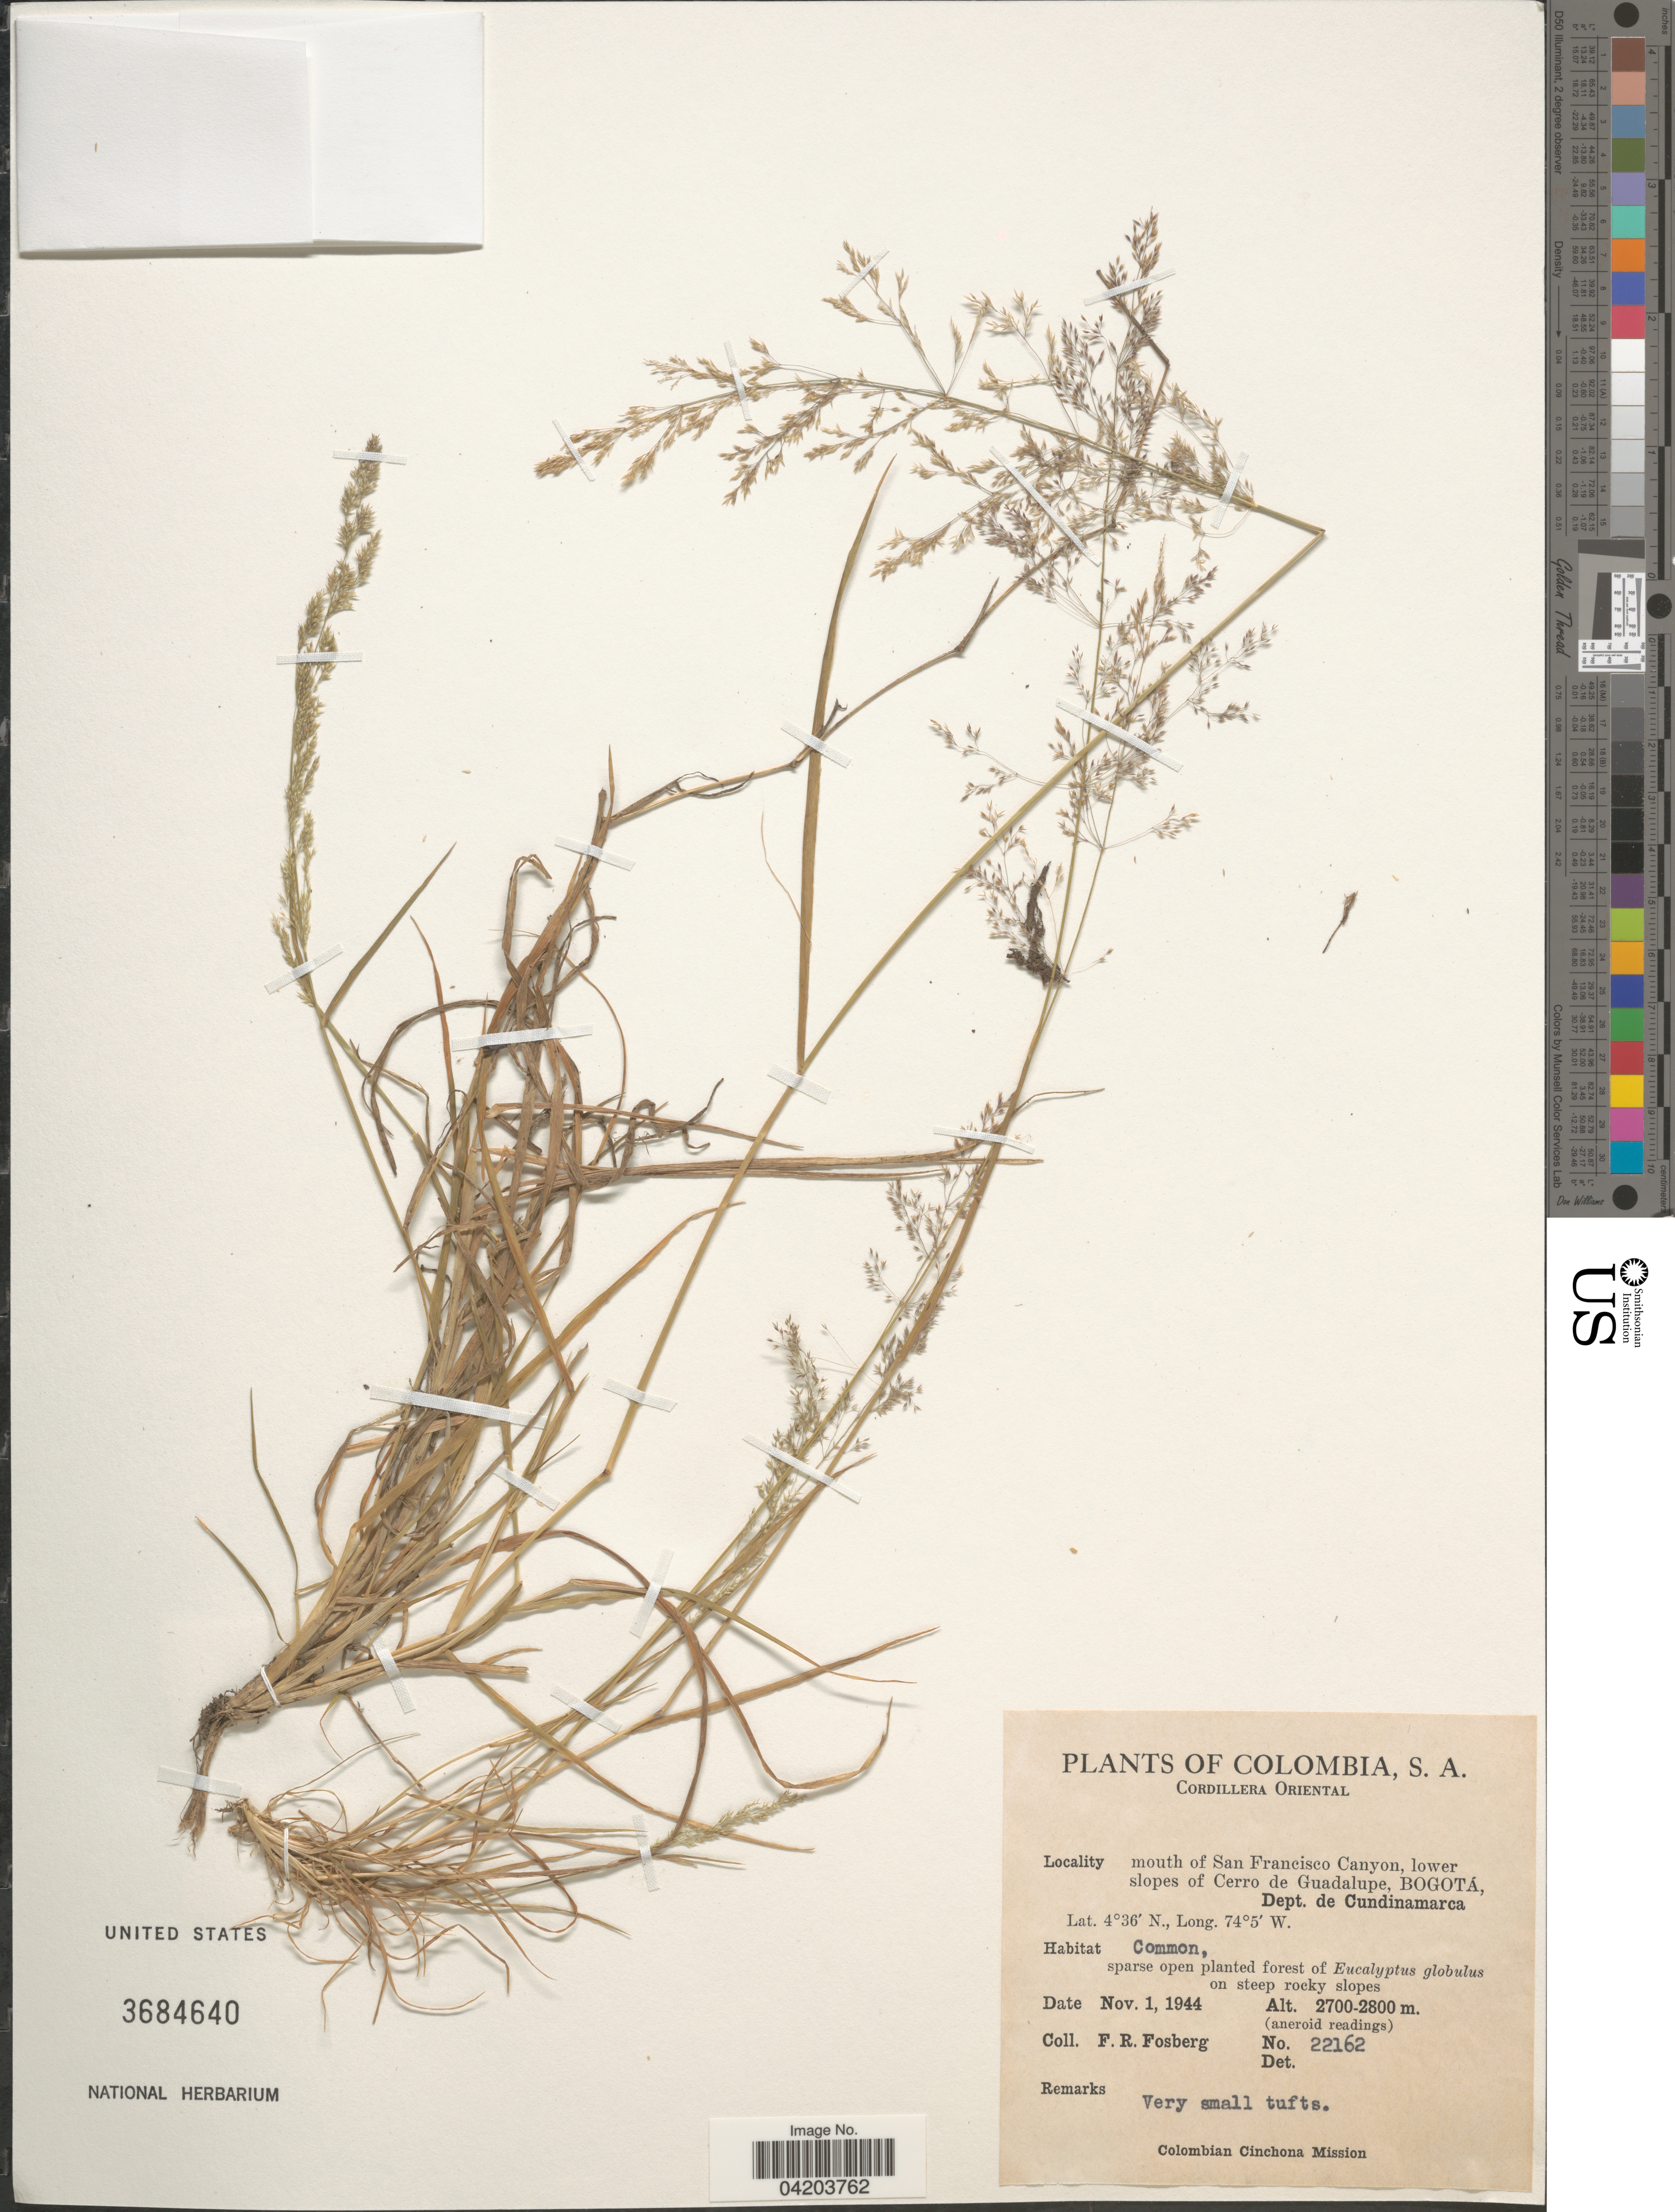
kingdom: Plantae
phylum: Tracheophyta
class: Liliopsida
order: Poales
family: Poaceae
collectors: F. R. Fosberg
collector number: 22162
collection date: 1944-11-01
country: Colombia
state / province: Cundinamarca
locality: Cordillera Oriental. Mouth of San Francisco Canyon, lower slopes of Cerro de Guadalupe, Bogotá, Dept. de Cundinamarca. Colombian Cinchona Mission.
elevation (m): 2700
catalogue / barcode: US 3684640